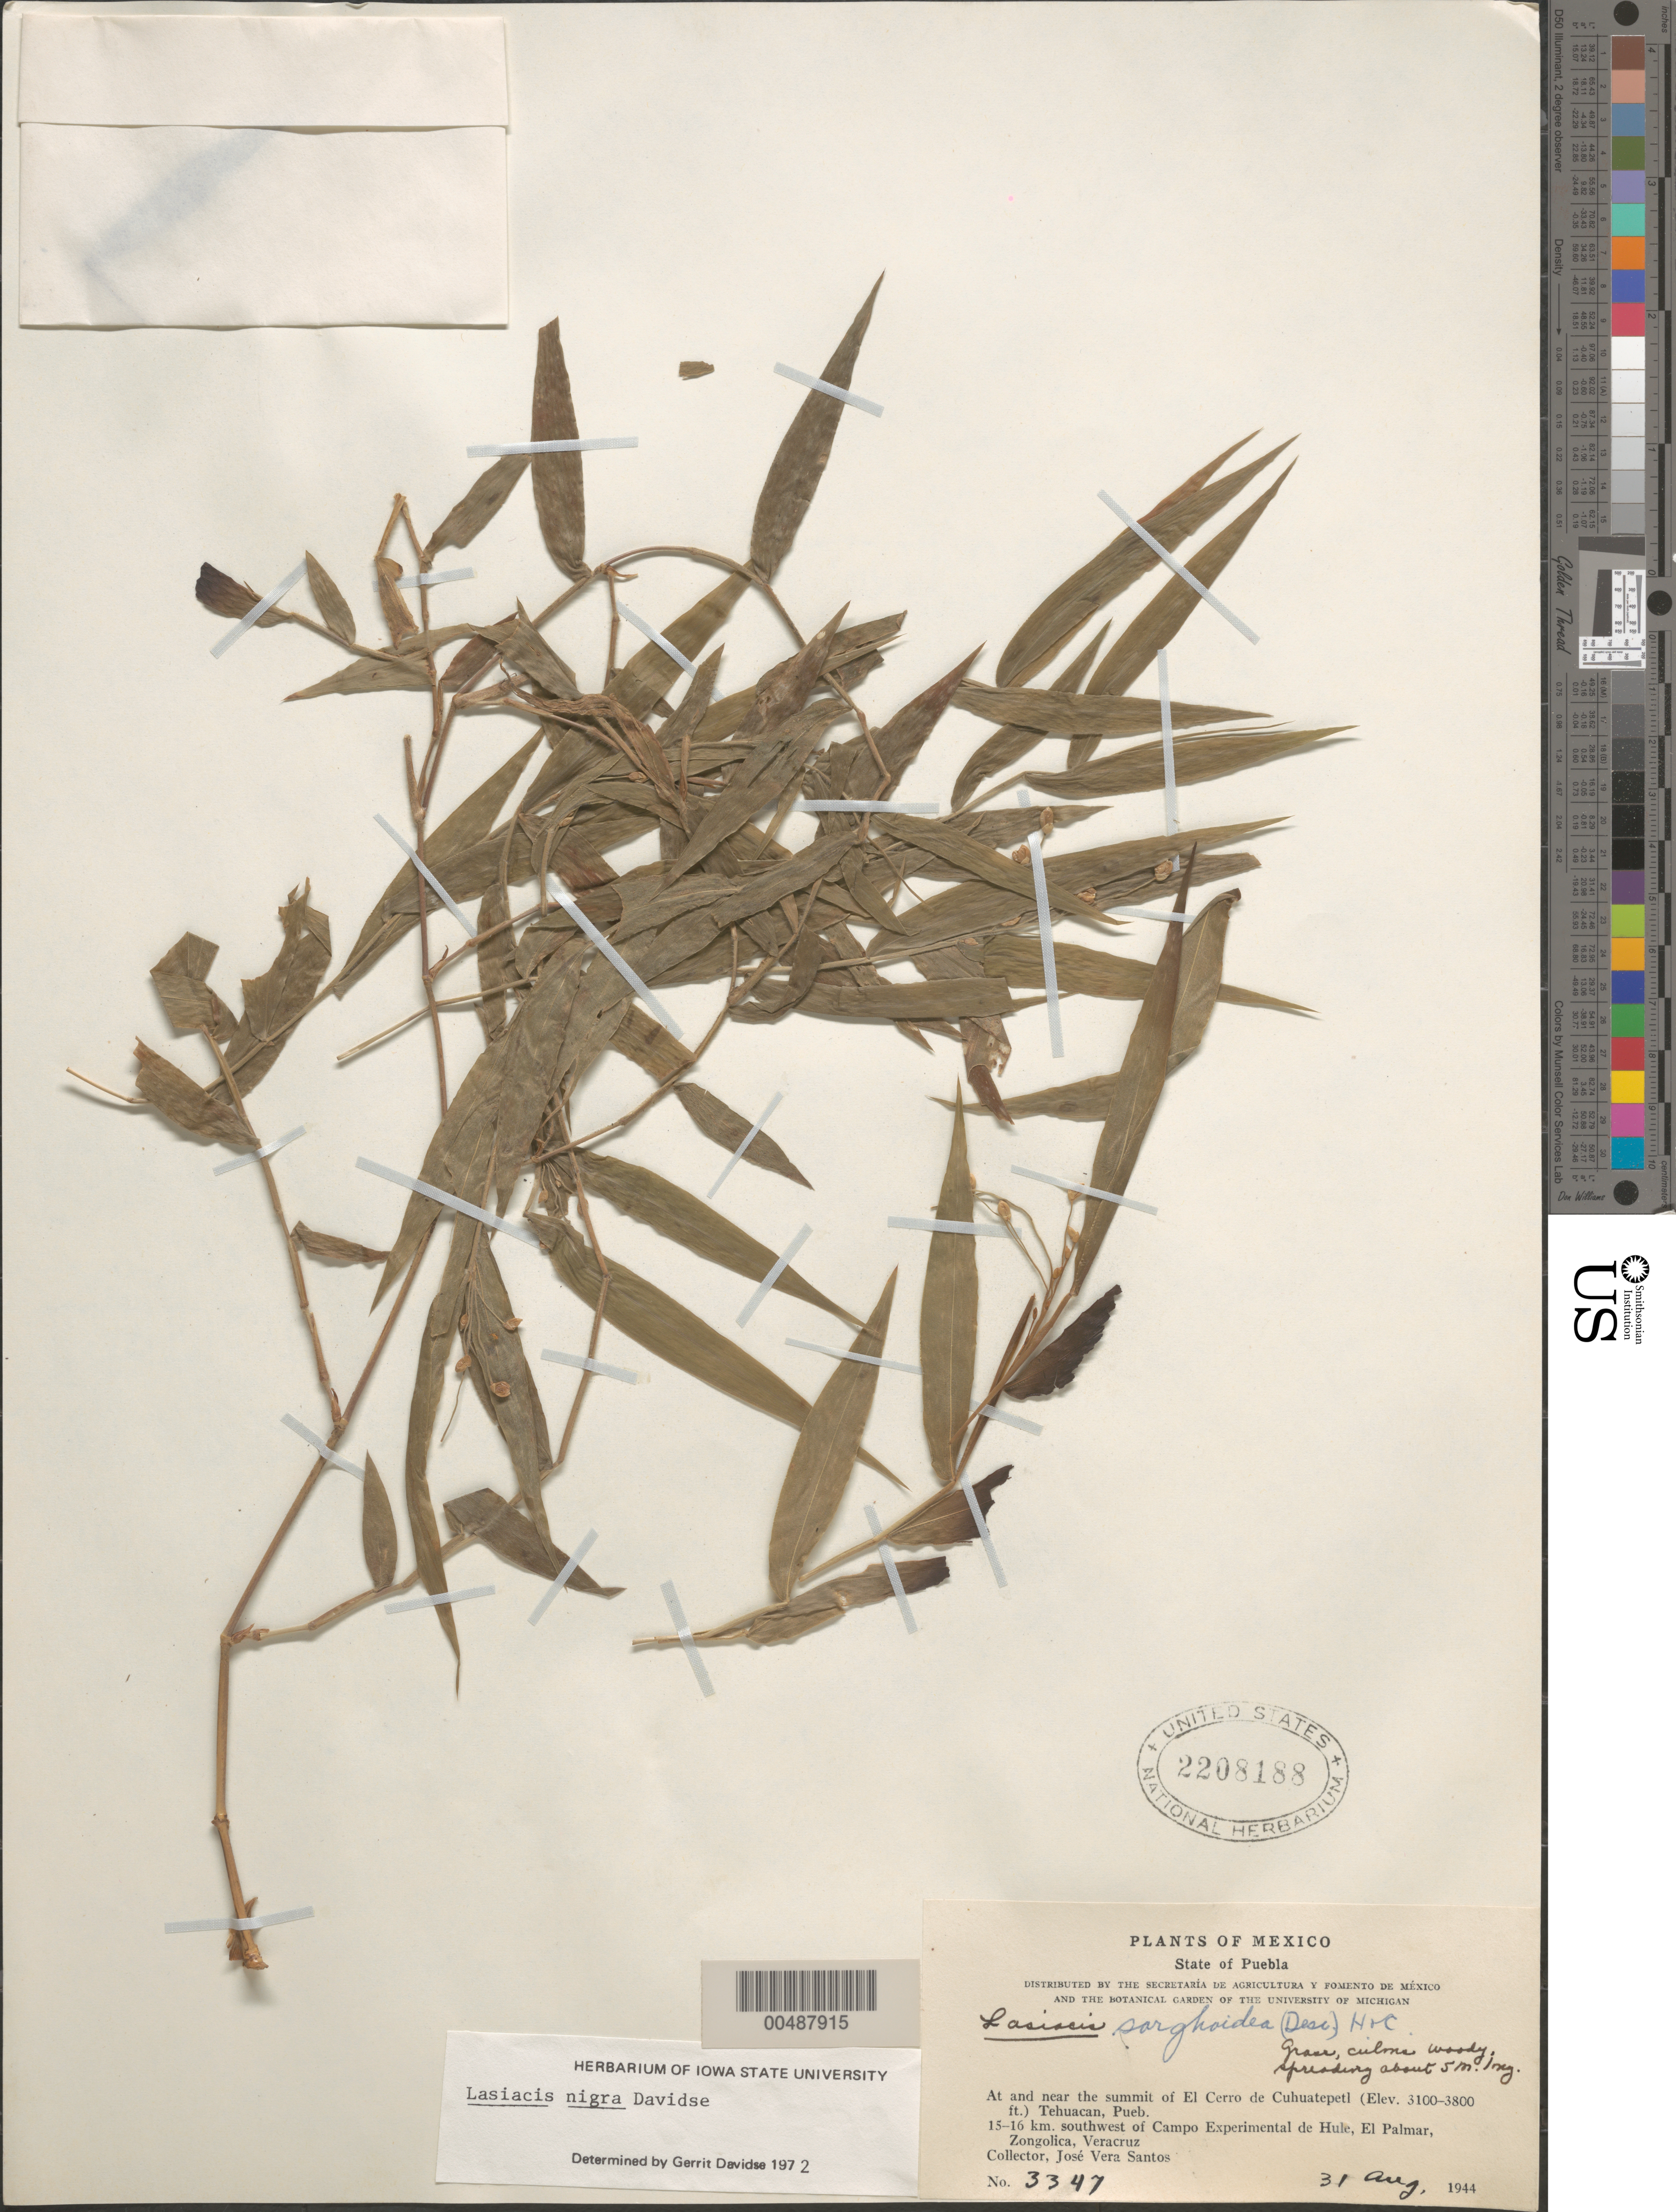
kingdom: Plantae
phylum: Tracheophyta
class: Liliopsida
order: Poales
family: Poaceae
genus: Lasiacis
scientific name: Lasiacis maxonii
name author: Swallen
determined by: Davidse, Gerrit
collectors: J. V. Santos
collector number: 3347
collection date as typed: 31 Aug 1944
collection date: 1944-08-31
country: Mexico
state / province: Puebla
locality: The summit of El Cerro de Cuhuatepetl, Tehuacan, 15-16 km SW of Campo Experimental de Hule, El Palmar, Zongolica, Veracruz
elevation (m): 945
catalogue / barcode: US 2208188